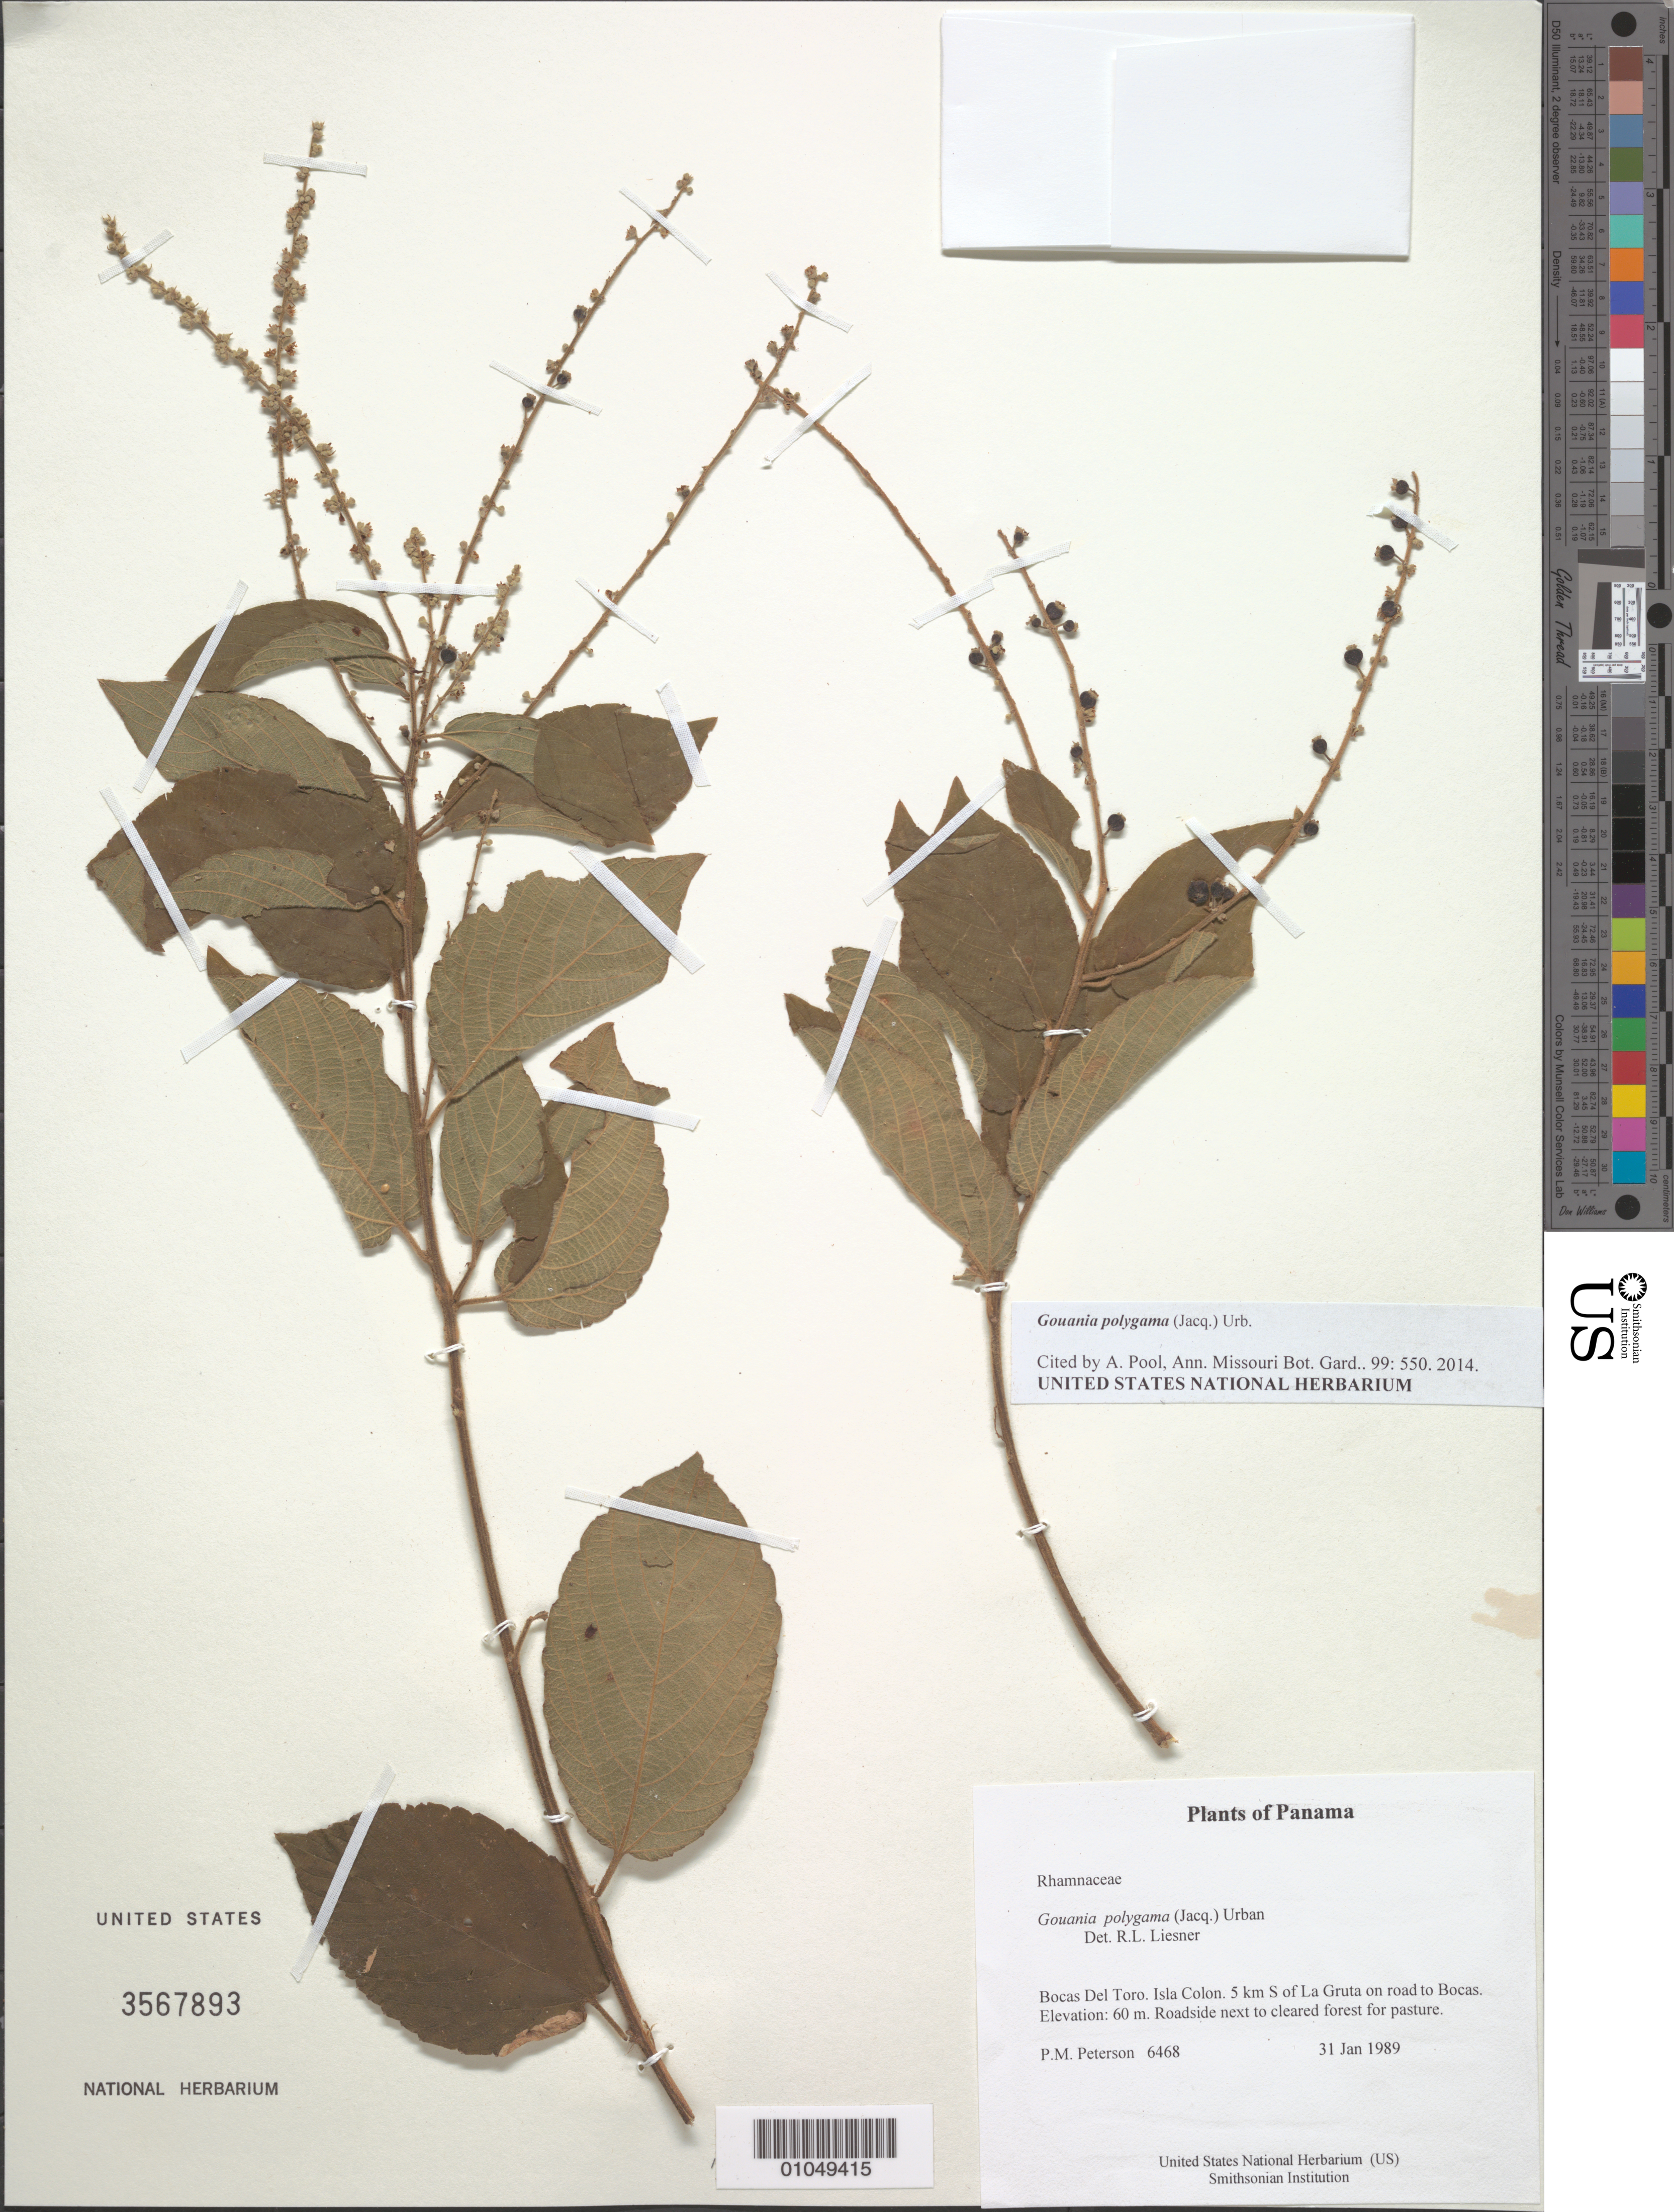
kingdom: Plantae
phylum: Tracheophyta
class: Magnoliopsida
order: Rosales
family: Rhamnaceae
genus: Gouania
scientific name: Gouania polygama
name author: (Jacq.) Urb.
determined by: Liesner, R. L.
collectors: P. M. Peterson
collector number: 06468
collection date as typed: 31 Jan 1989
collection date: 1989-01-31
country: Panama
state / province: Bocas del Toro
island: Colón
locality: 5 km S of La Gruta on road to Bocas.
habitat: Roadside next to cleared forest for pasture.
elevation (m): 60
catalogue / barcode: US 3567893